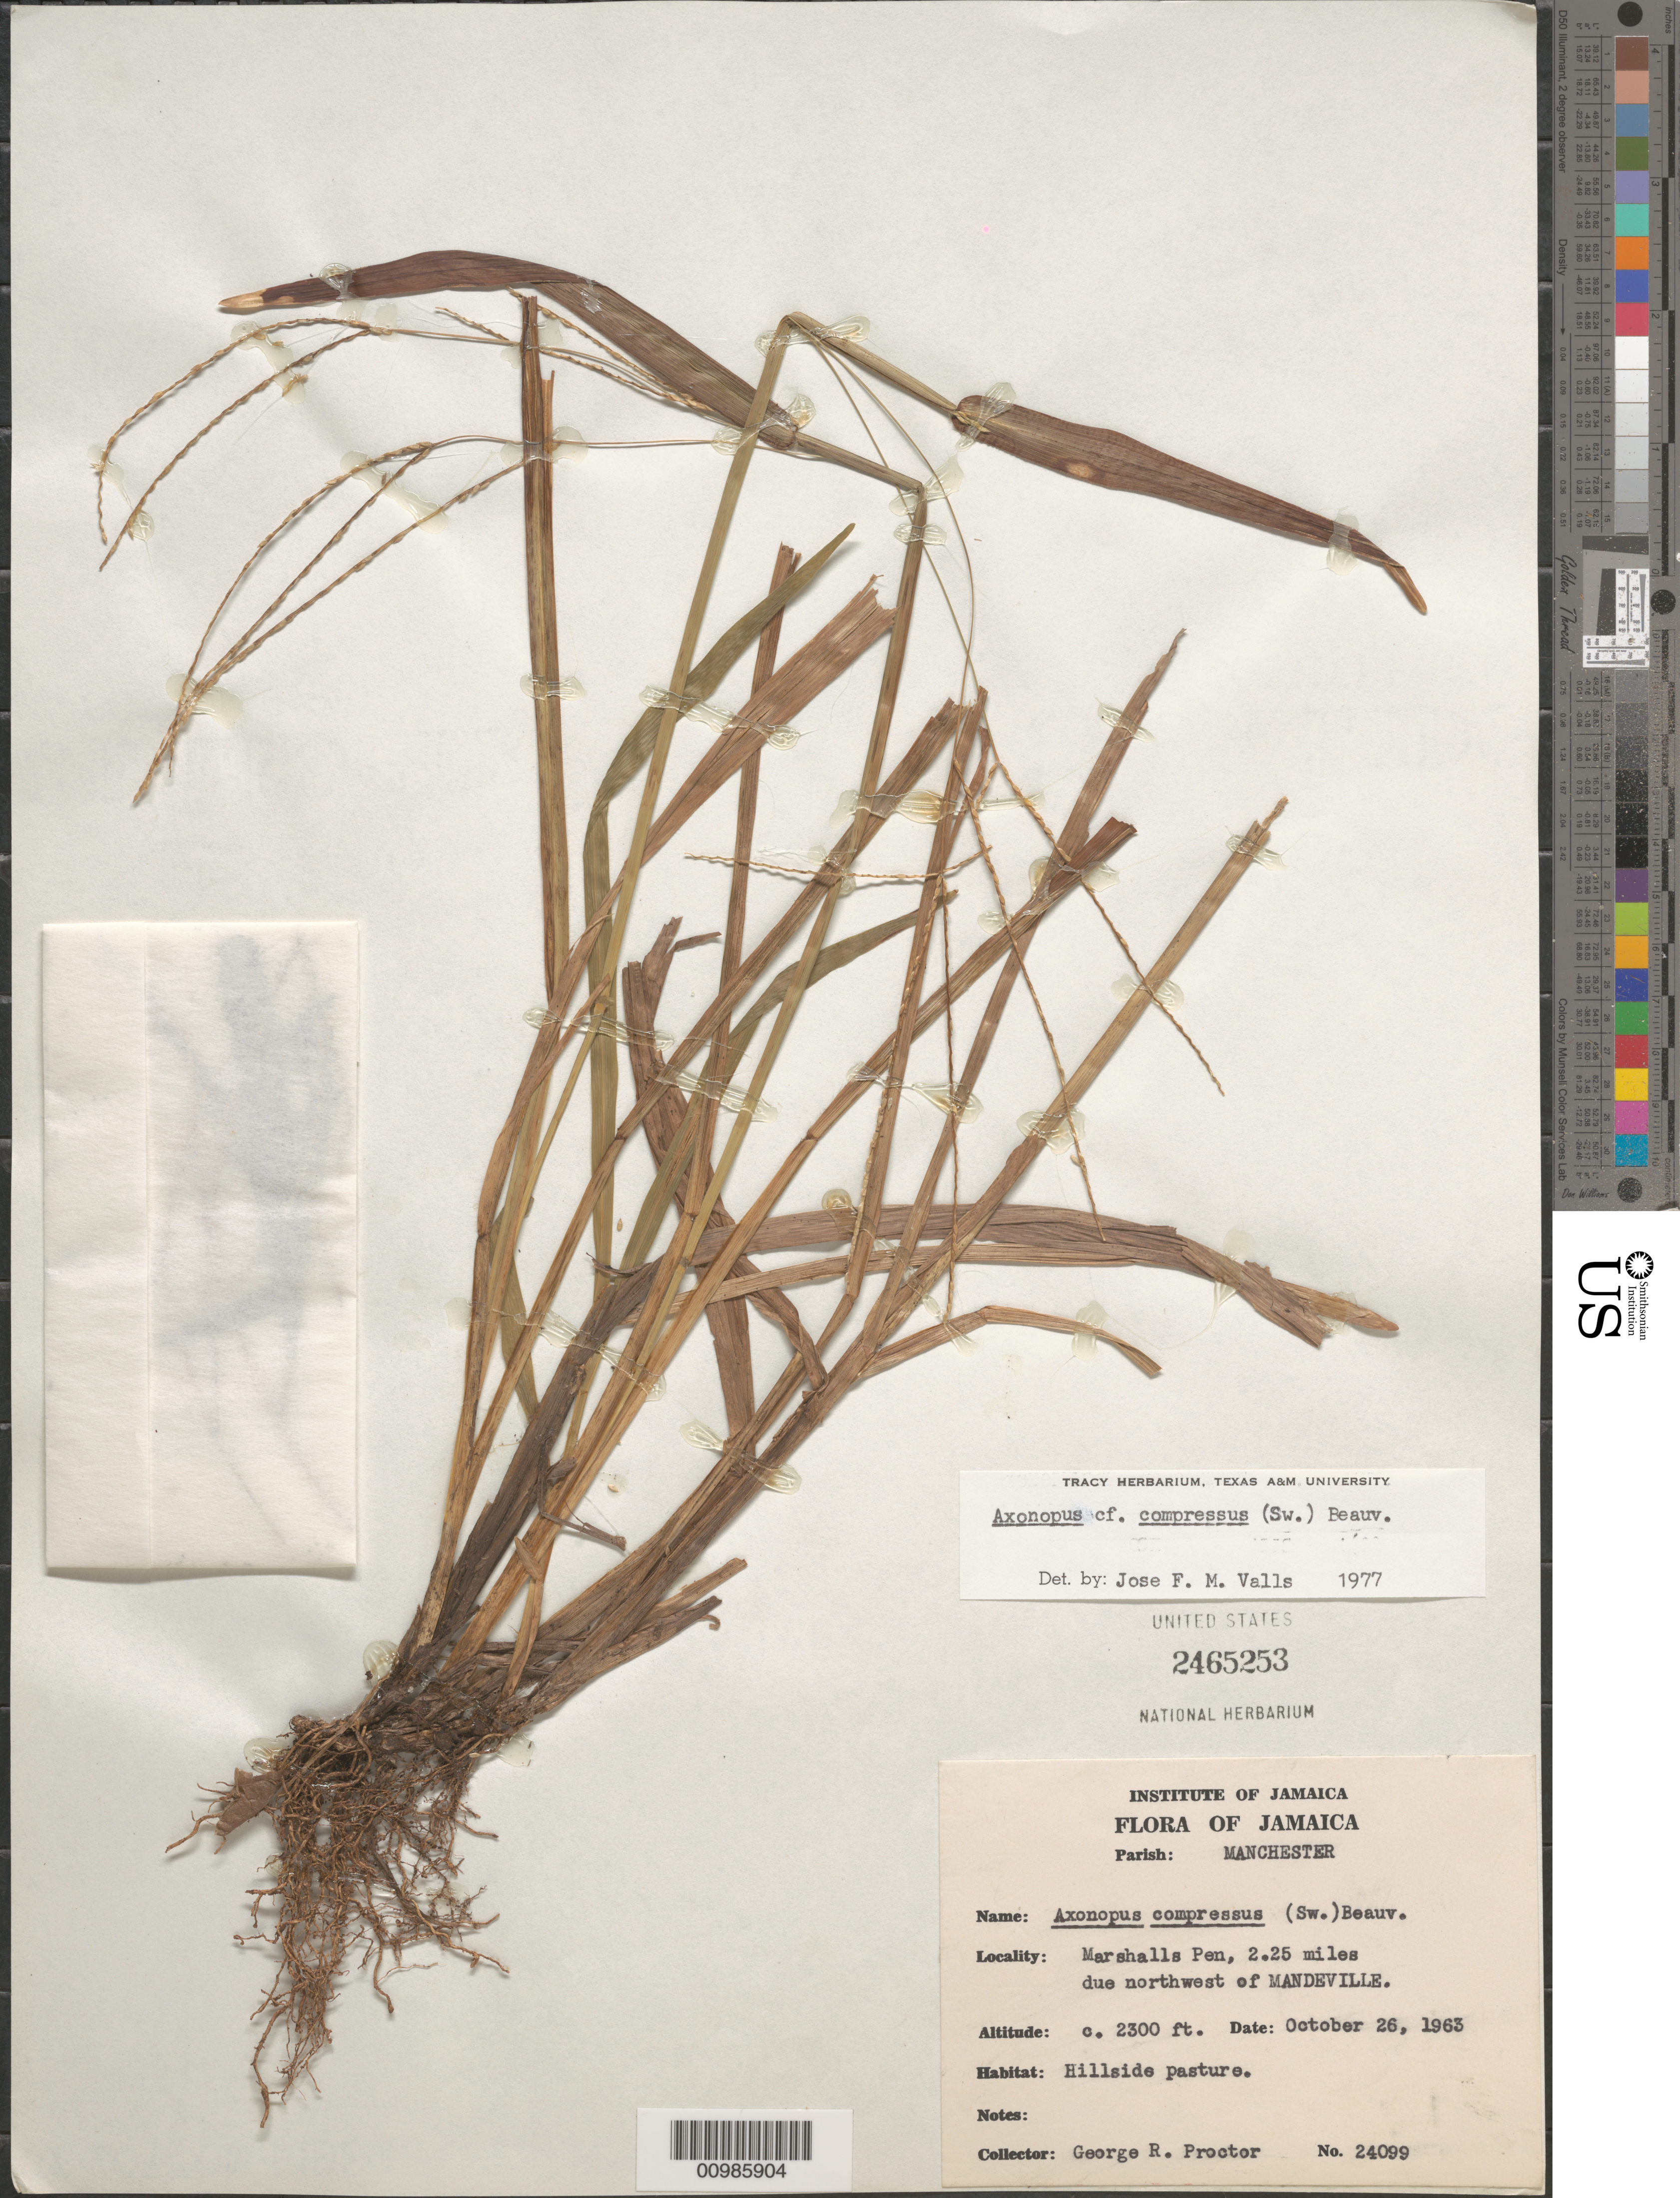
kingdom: Plantae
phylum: Tracheophyta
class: Liliopsida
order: Poales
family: Poaceae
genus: Axonopus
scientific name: Axonopus compressus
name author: (Sw.) P. Beauv.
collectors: G. R. Proctor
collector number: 24099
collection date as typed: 26 Oct 1963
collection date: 1963-10-26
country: Jamaica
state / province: Manchester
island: Jamaica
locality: Marshall's Pen, 2.25 miles due NW of Mandeville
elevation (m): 701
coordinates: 0 N, 0 E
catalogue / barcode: US 2465253